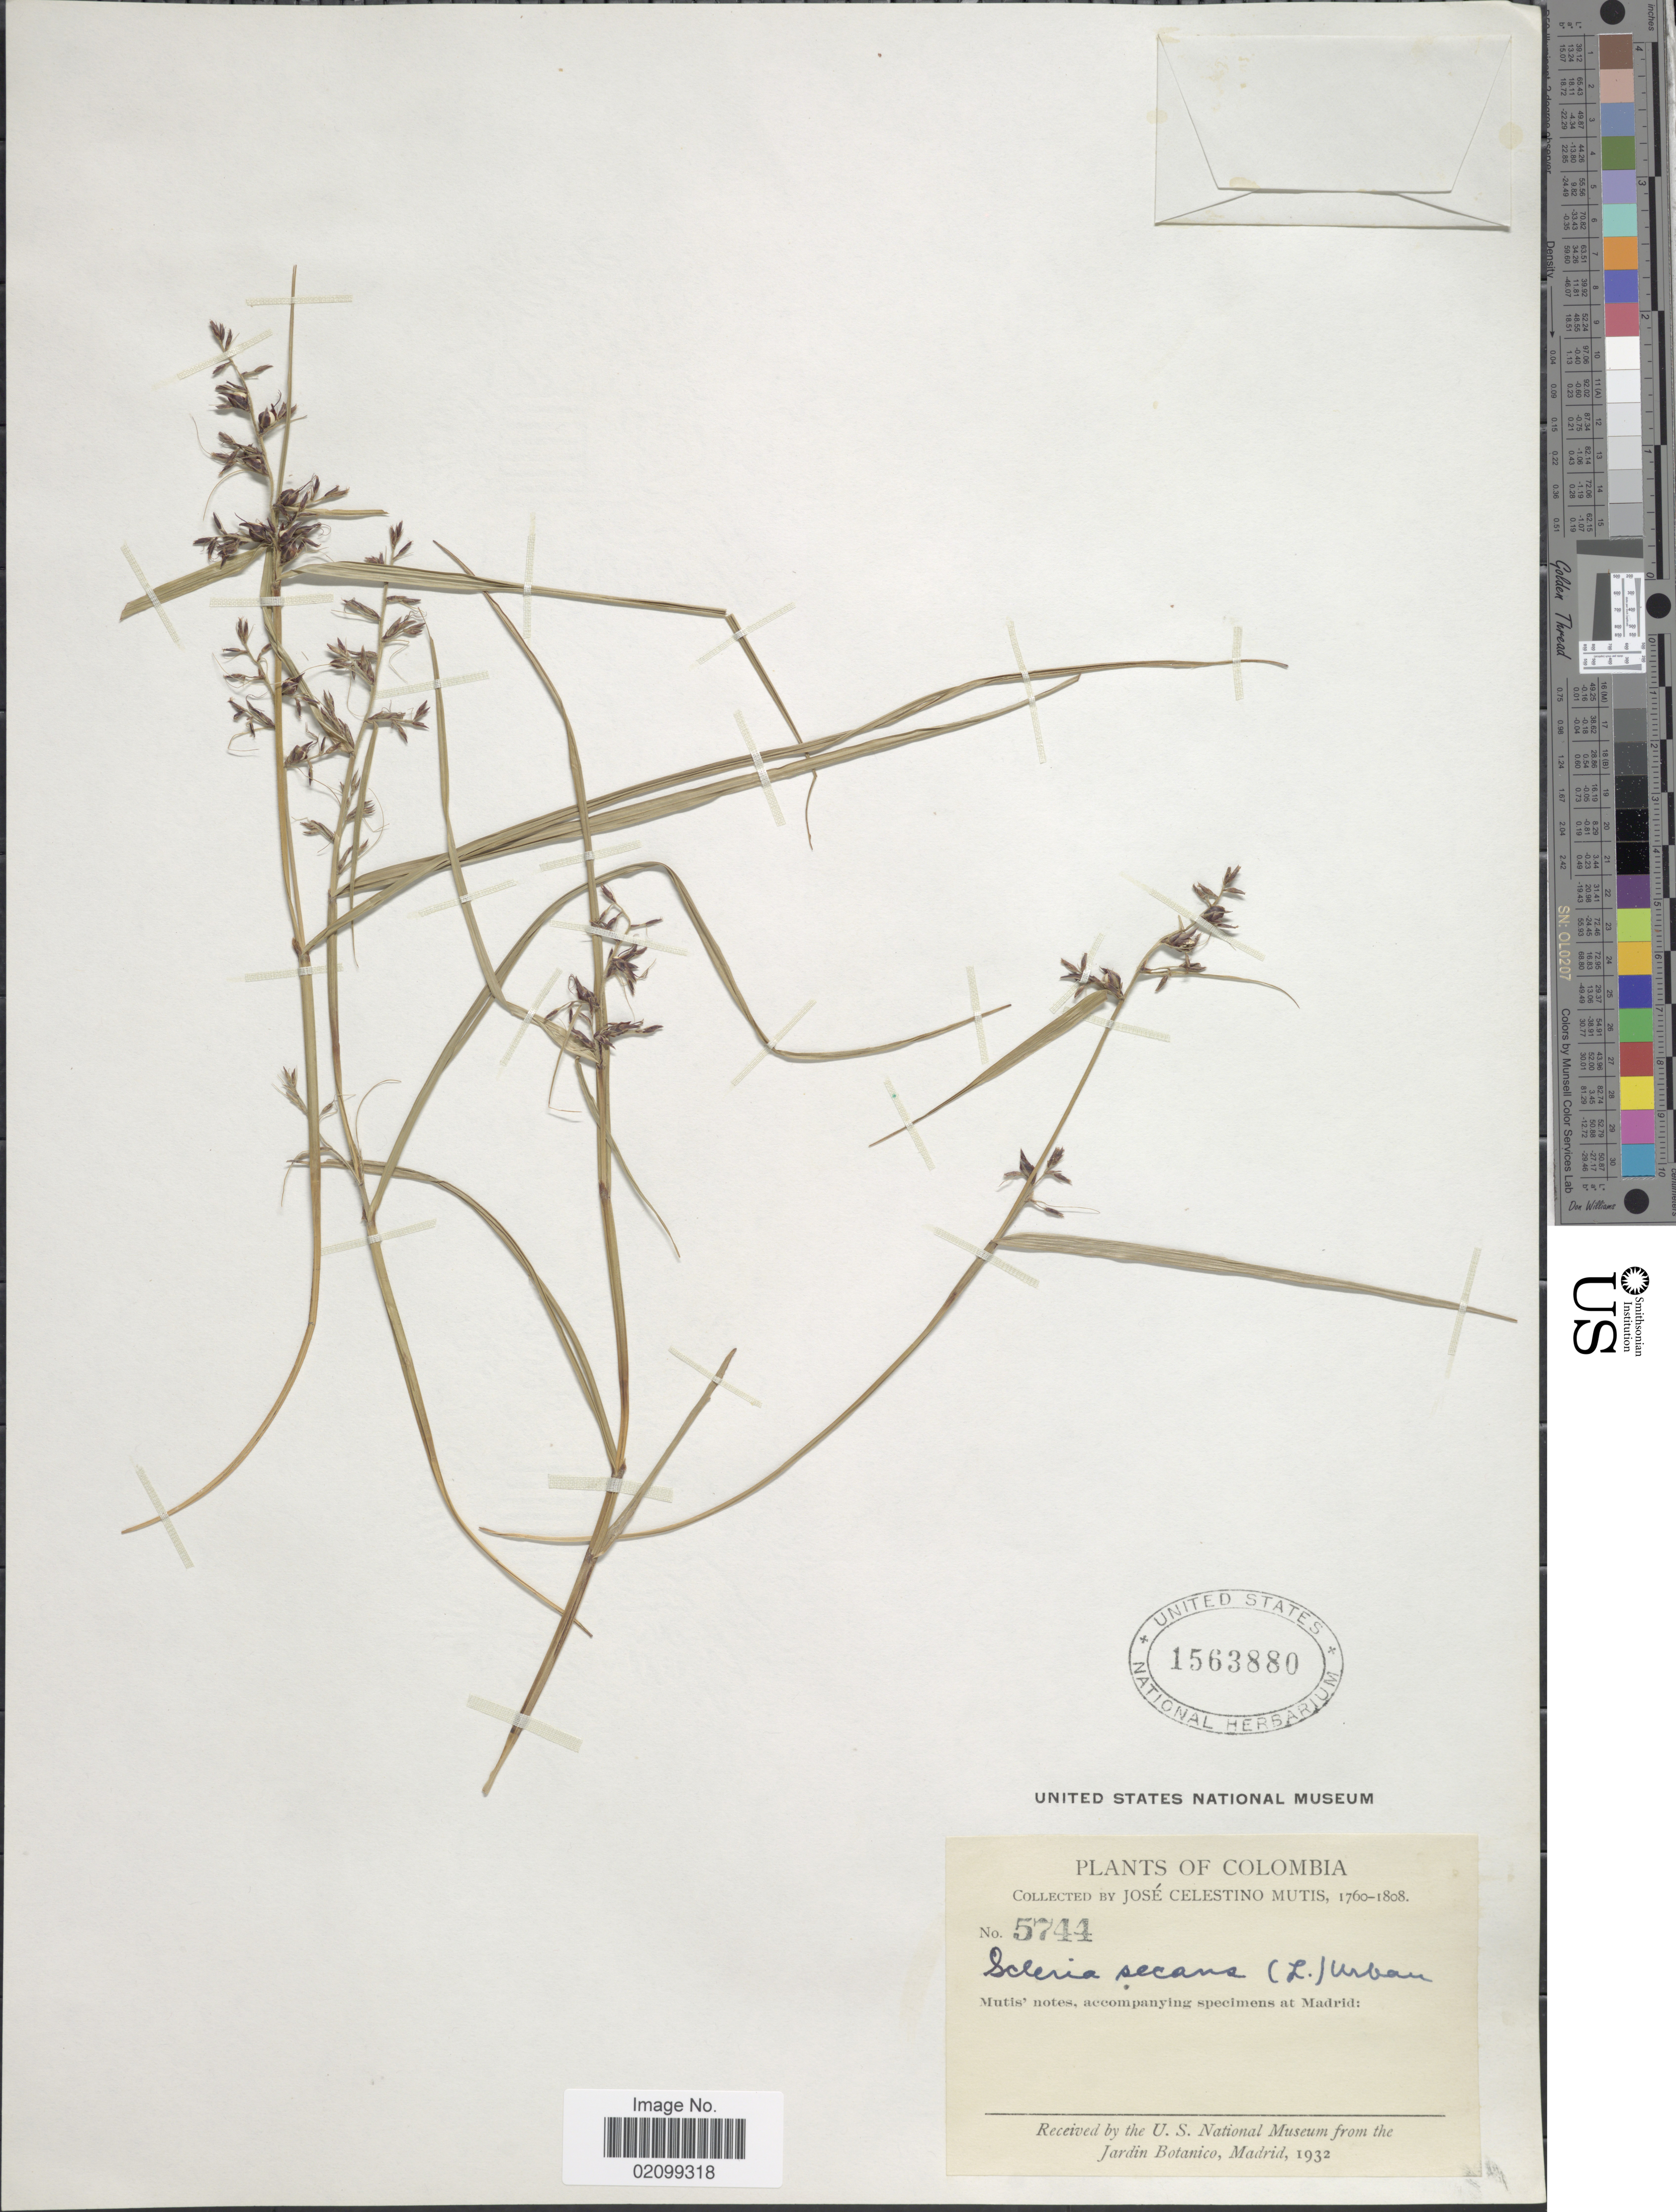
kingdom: Plantae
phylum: Tracheophyta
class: Liliopsida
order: Poales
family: Cyperaceae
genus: Scleria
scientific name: Scleria secans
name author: (L.) Urb.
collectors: J. C. B. Mutis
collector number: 5744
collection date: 1760/1808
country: Colombia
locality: Colombia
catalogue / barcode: US 1563880